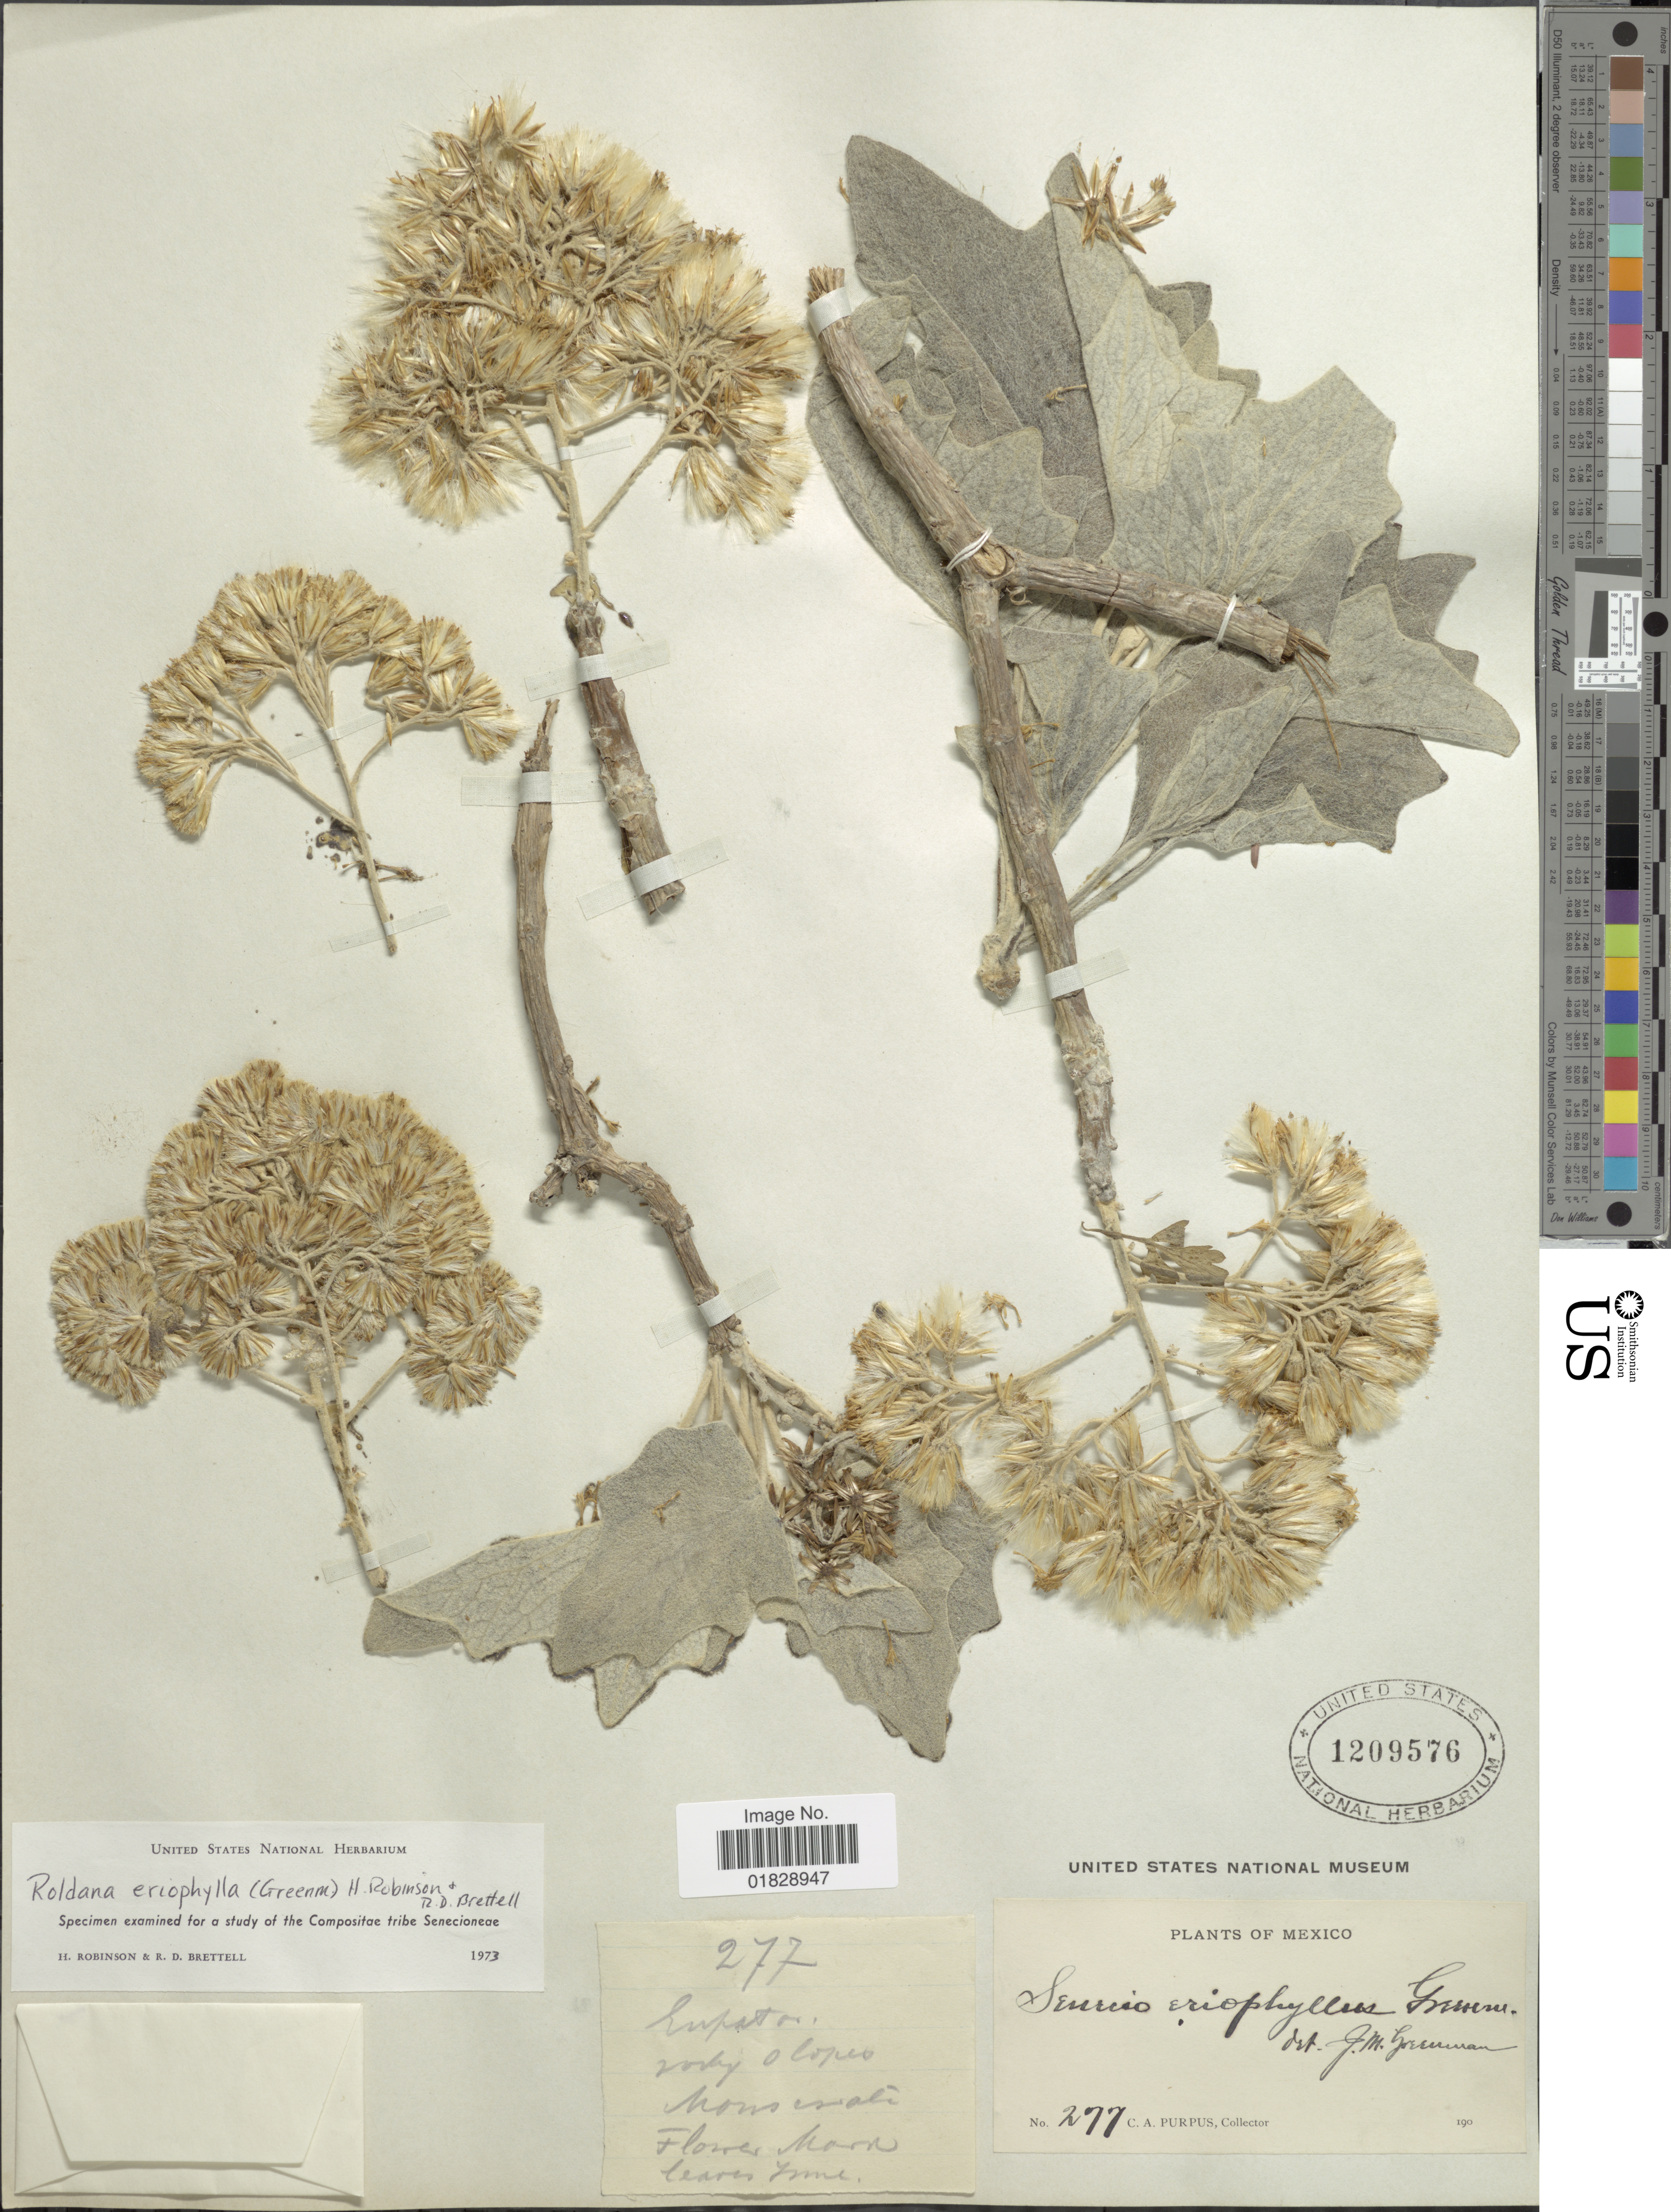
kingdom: Plantae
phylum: Tracheophyta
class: Magnoliopsida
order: Asterales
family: Asteraceae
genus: Roldana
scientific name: Roldana eriophylla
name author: (Greenm.) H. Rob. & Brettell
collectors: C. A. Purpus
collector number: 277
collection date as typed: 190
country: Mexico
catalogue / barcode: US 1209576